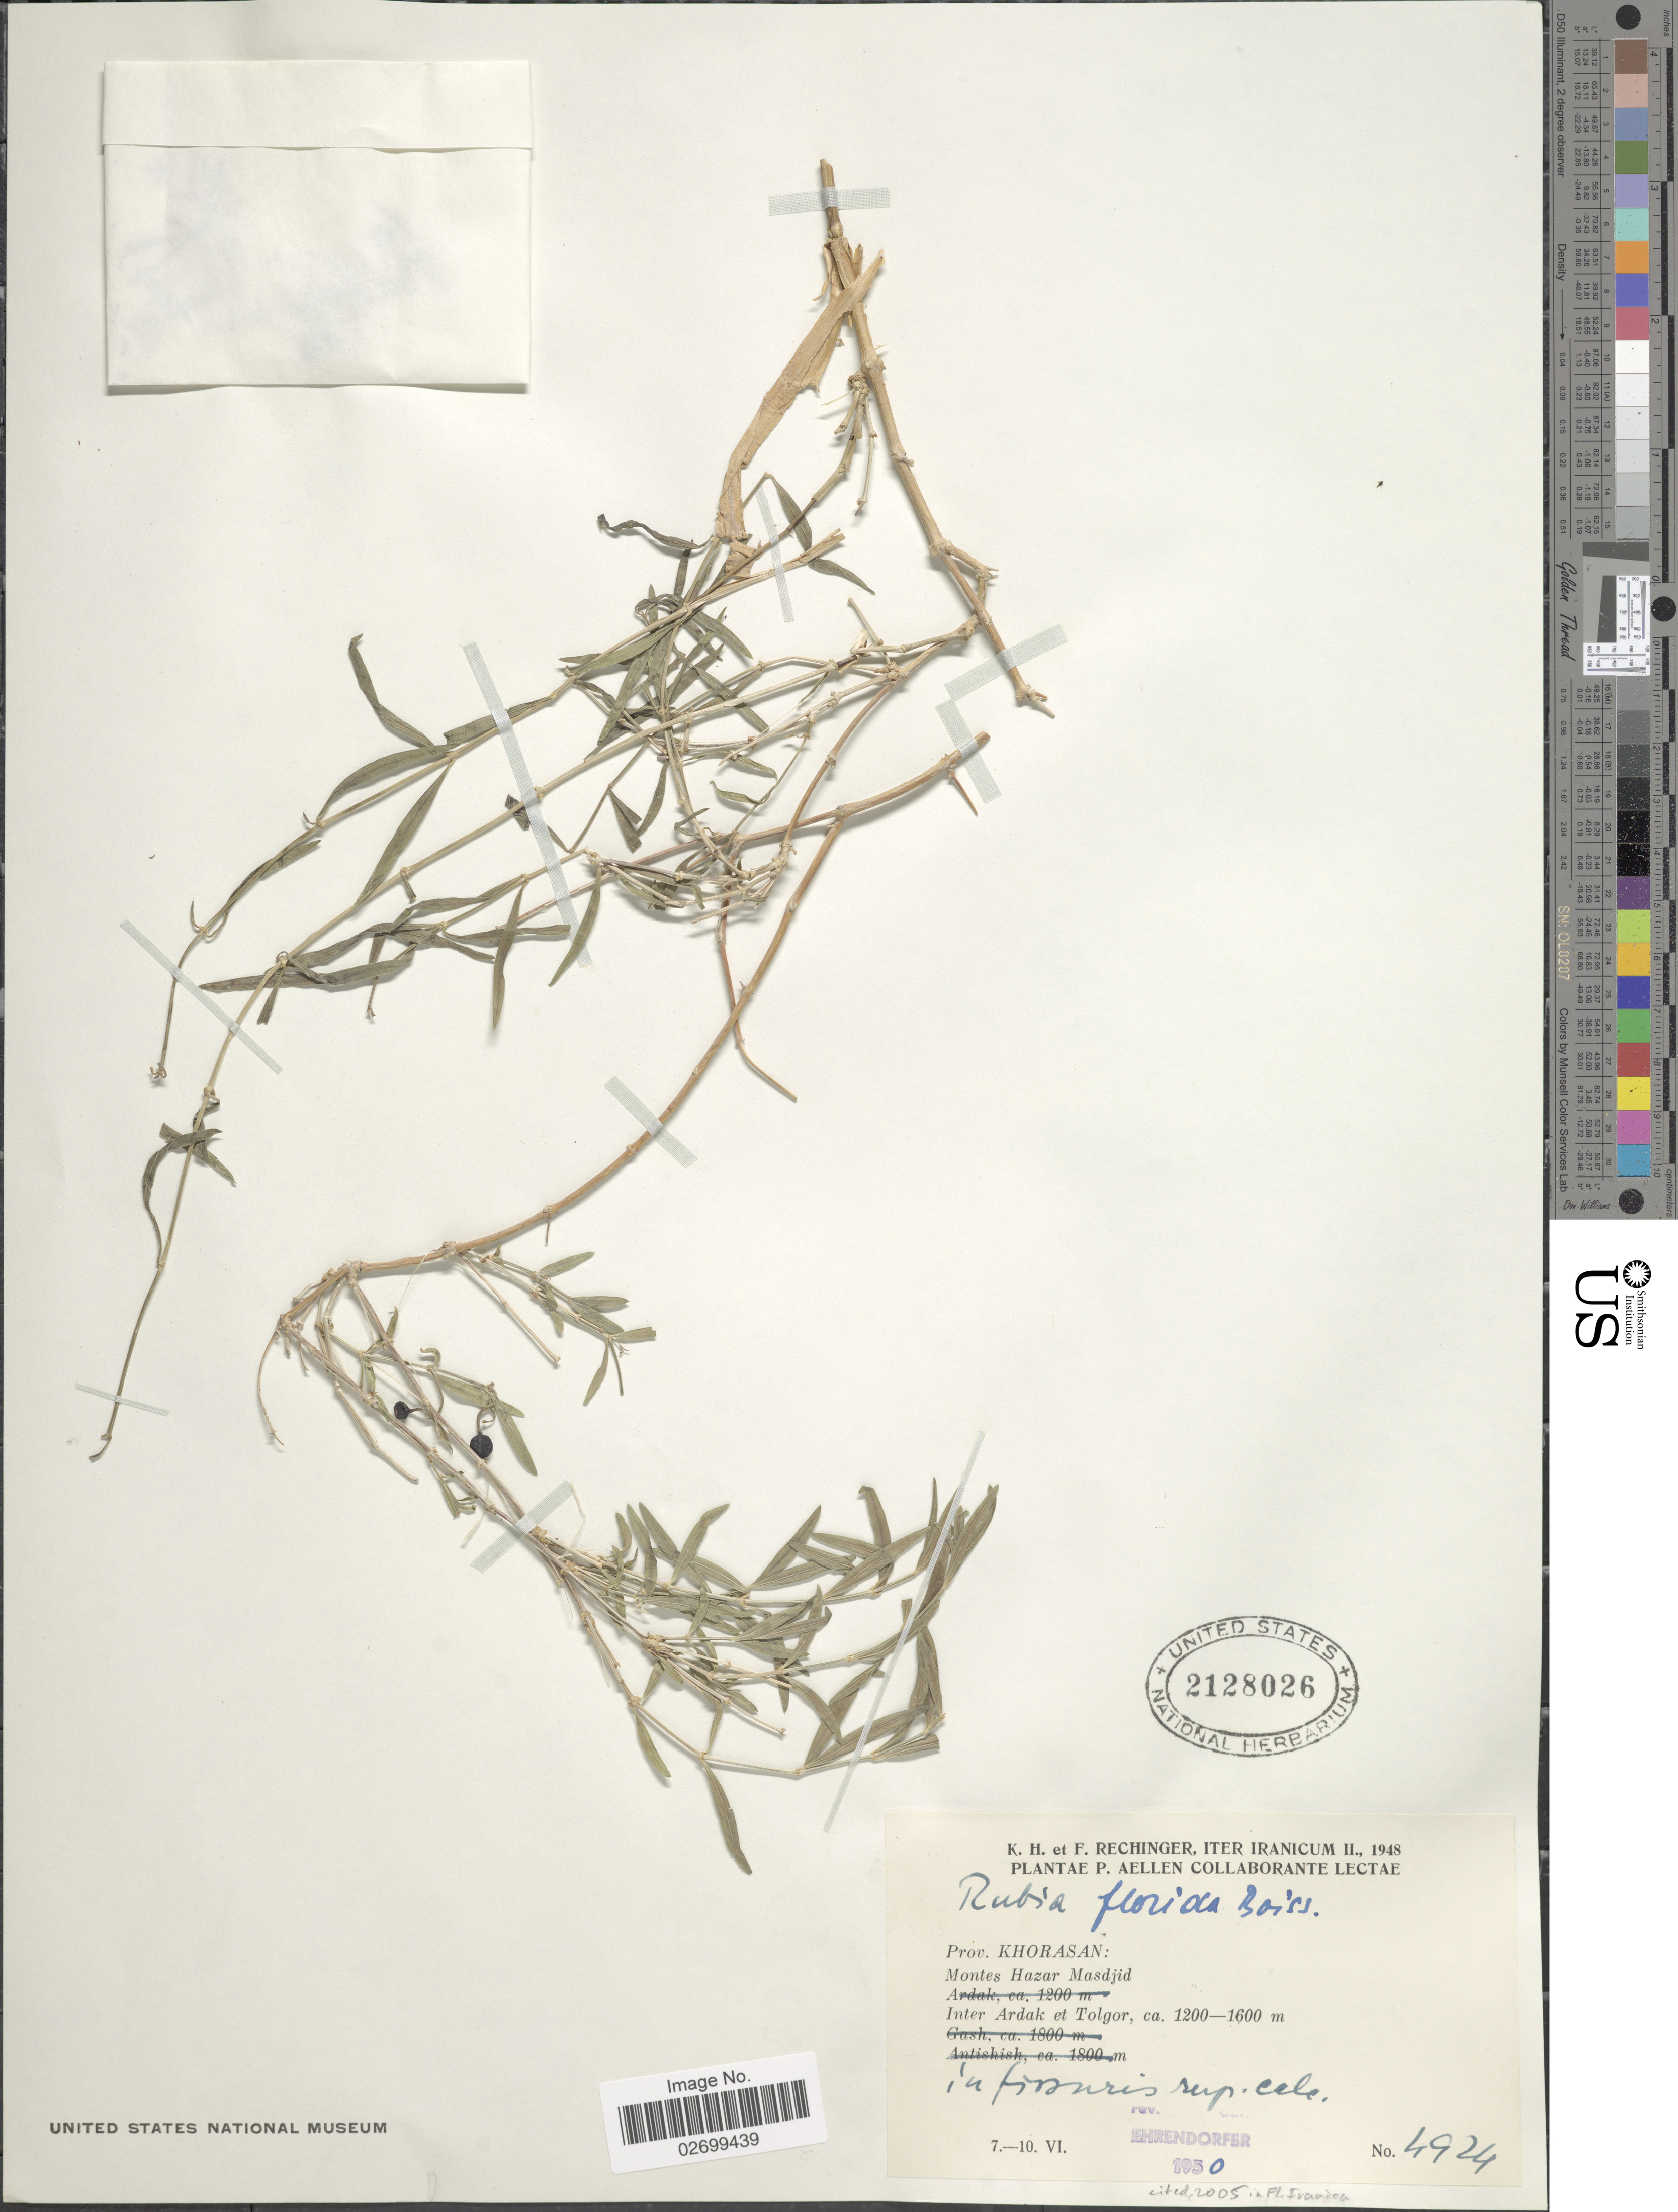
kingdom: Plantae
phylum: Tracheophyta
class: Magnoliopsida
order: Gentianales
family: Rubiaceae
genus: Rubia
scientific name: Rubia florida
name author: Boiss.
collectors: K. H. Rechinger, F. Rechinger & P. Aellen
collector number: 4924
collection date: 1948-06-07/1948-06-10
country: Iran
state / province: Khorasan [obsolete]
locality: Prov. Khorasan, Montes Hazar Masdjid, Inter Ardak et Tolgor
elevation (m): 120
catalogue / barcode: US 2128026